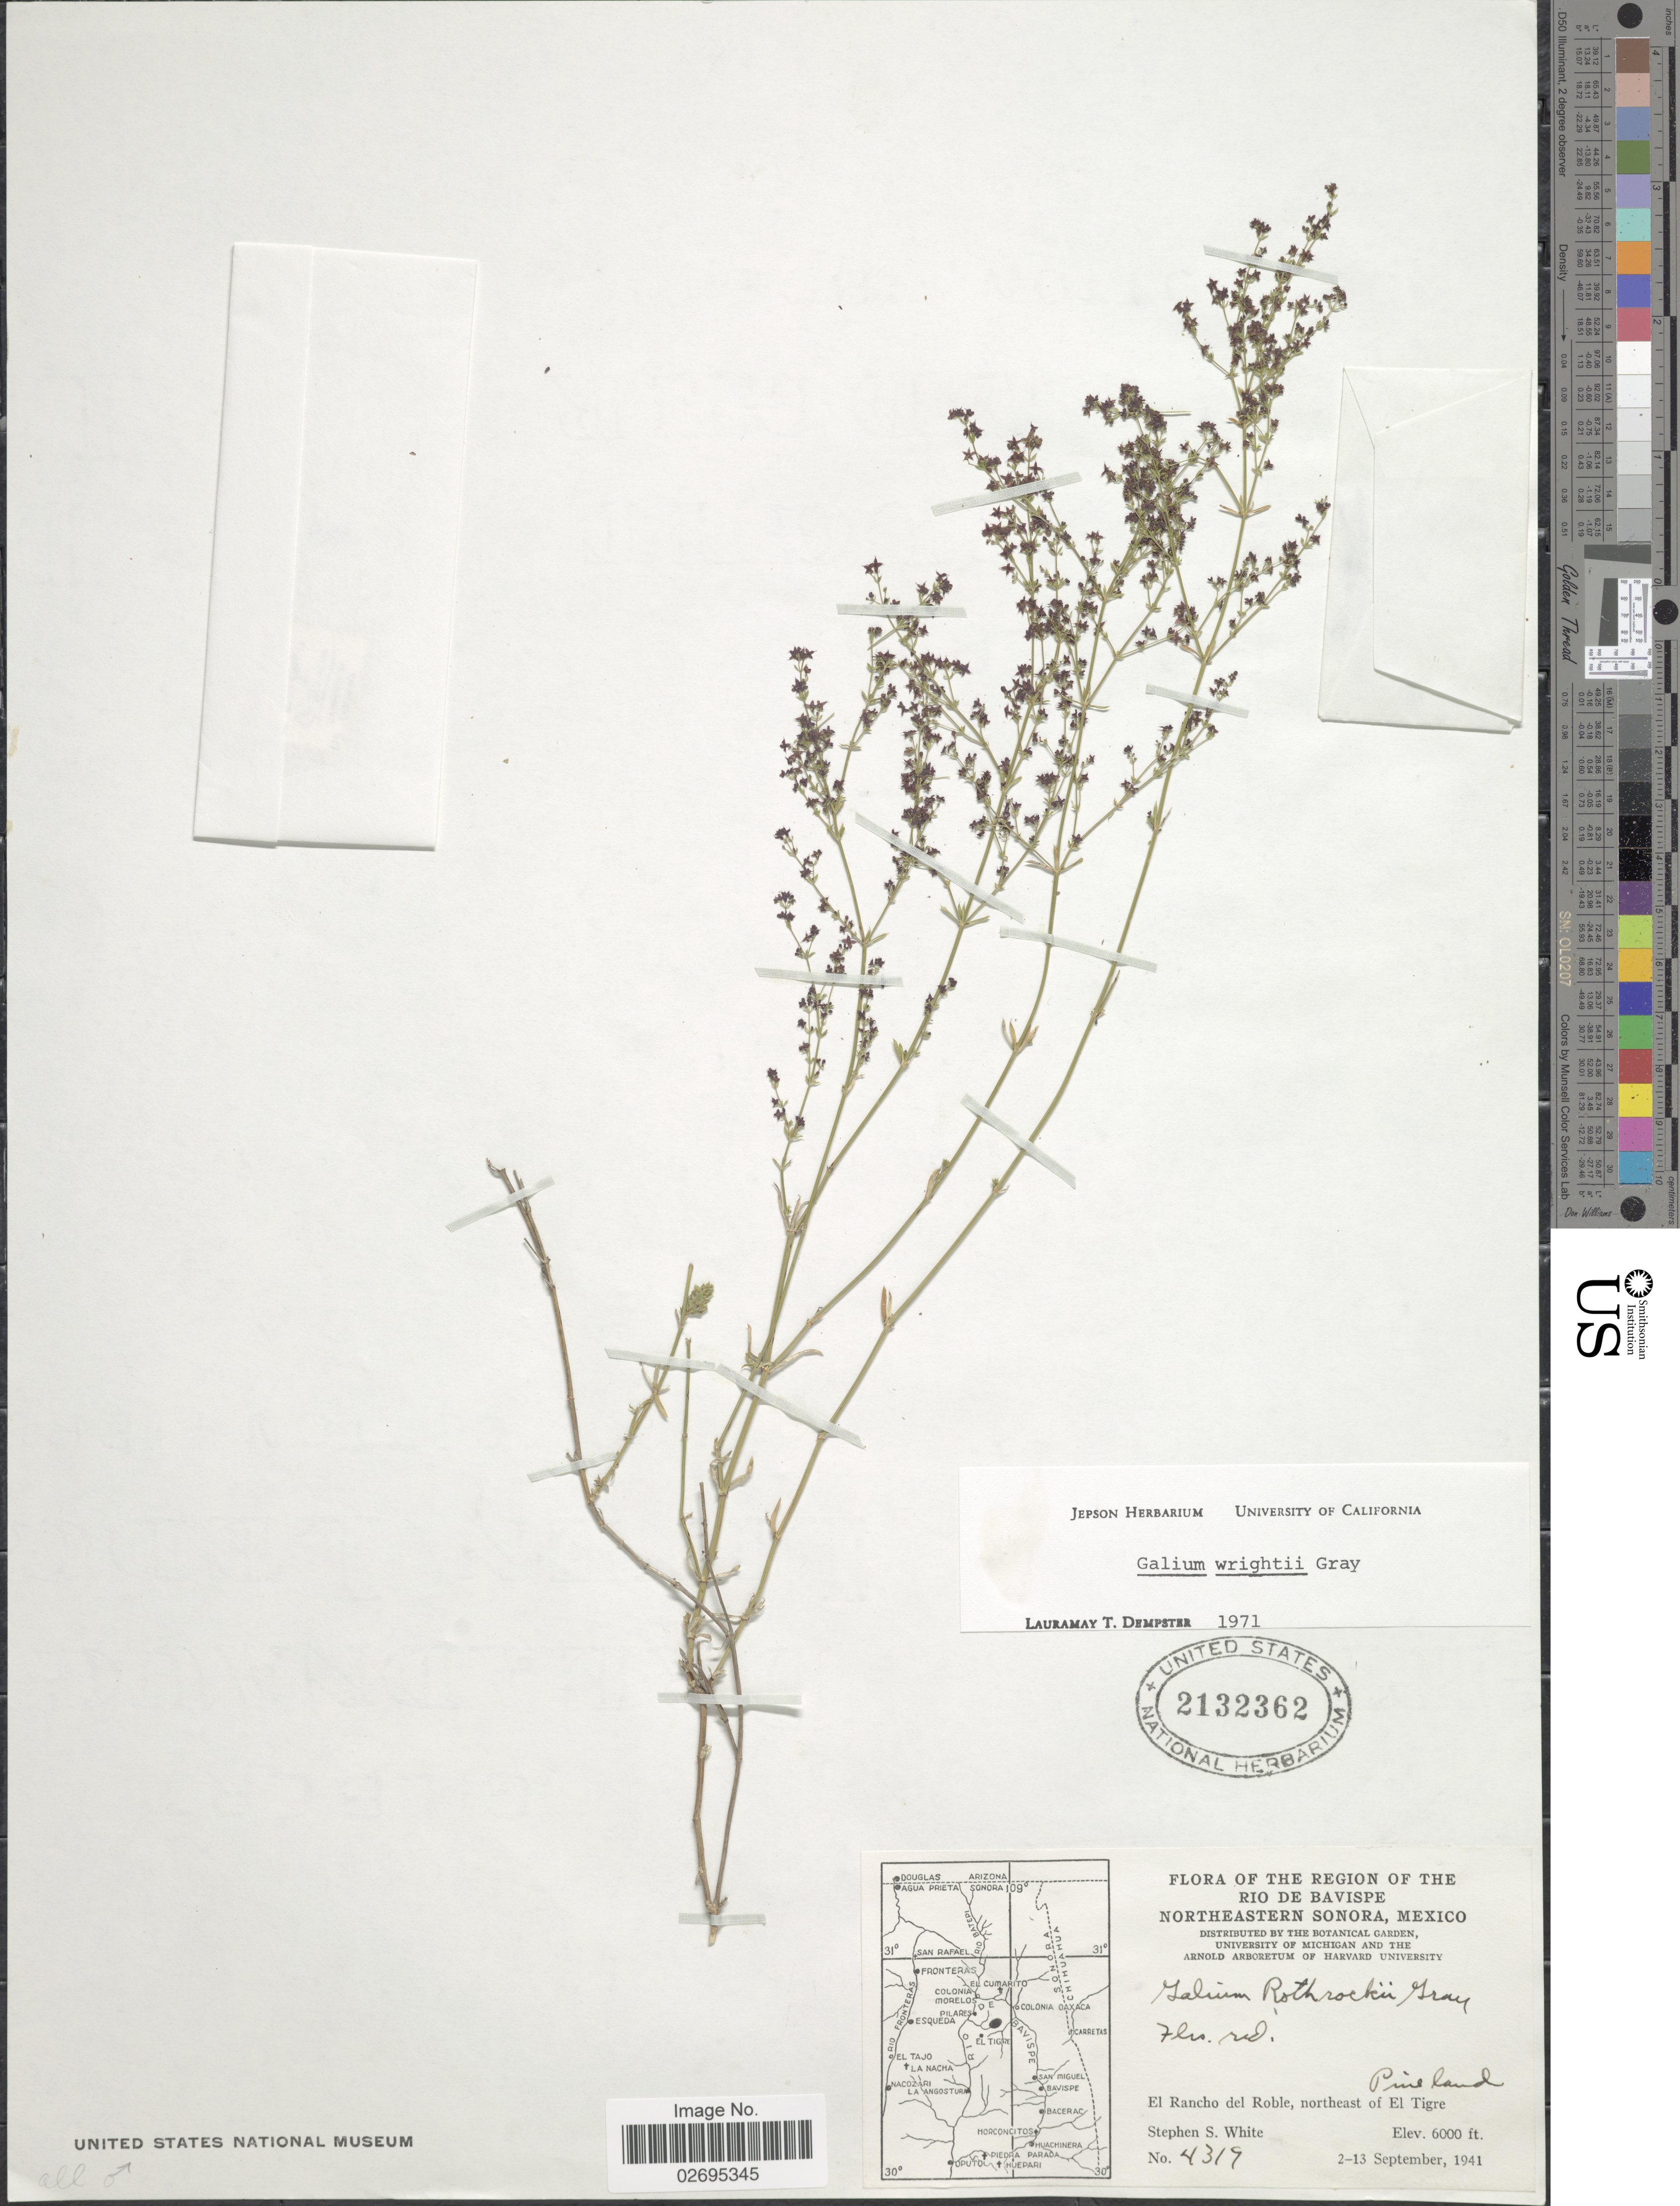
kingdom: Plantae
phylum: Tracheophyta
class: Magnoliopsida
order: Gentianales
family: Rubiaceae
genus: Galium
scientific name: Galium wrightii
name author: A. Gray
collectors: S. S. White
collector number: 4319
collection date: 1941-09-02/1941-09-13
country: Mexico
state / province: Sonora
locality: The Region of the Rio Bavispe, Northeastern Sonora, El Rancho del Roble, northeast of El Tigre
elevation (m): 1829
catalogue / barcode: US 2132362